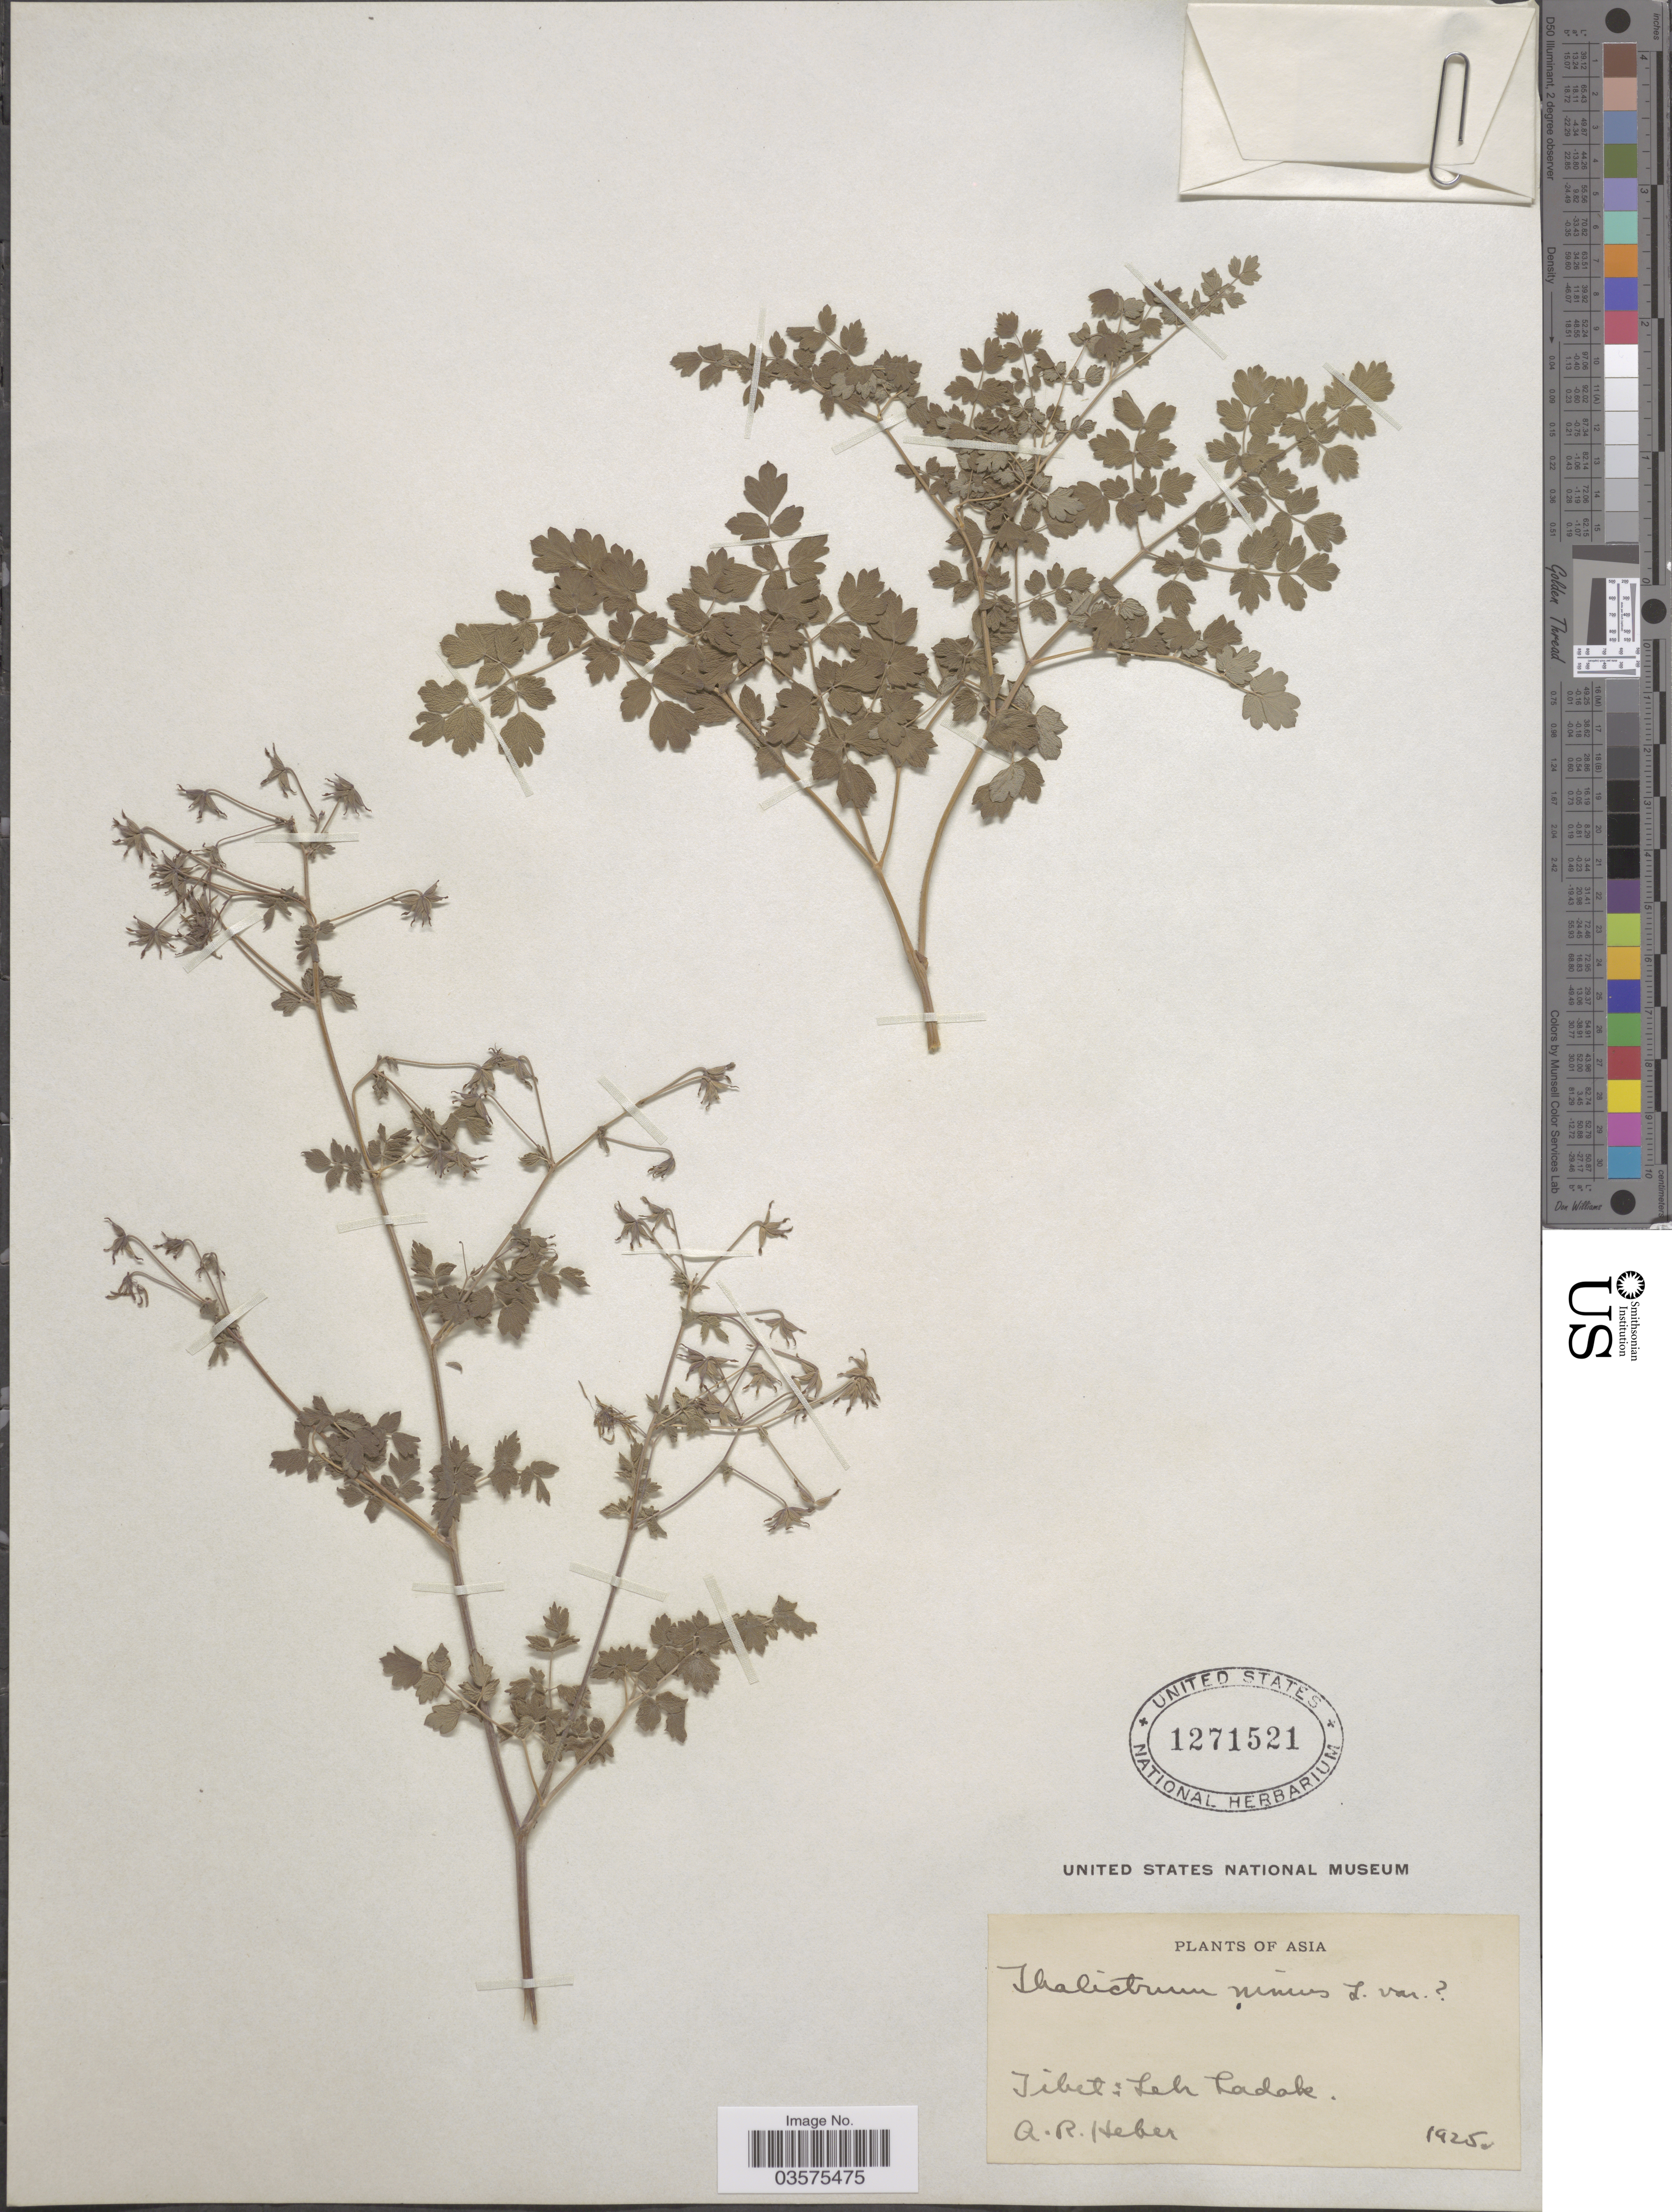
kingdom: Plantae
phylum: Tracheophyta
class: Magnoliopsida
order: Ranunculales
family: Ranunculaceae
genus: Thalictrum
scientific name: Thalictrum minus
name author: L.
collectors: A. Heber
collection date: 1925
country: India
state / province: Ladakh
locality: Tibet: Leh Ladak.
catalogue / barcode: US 1271521